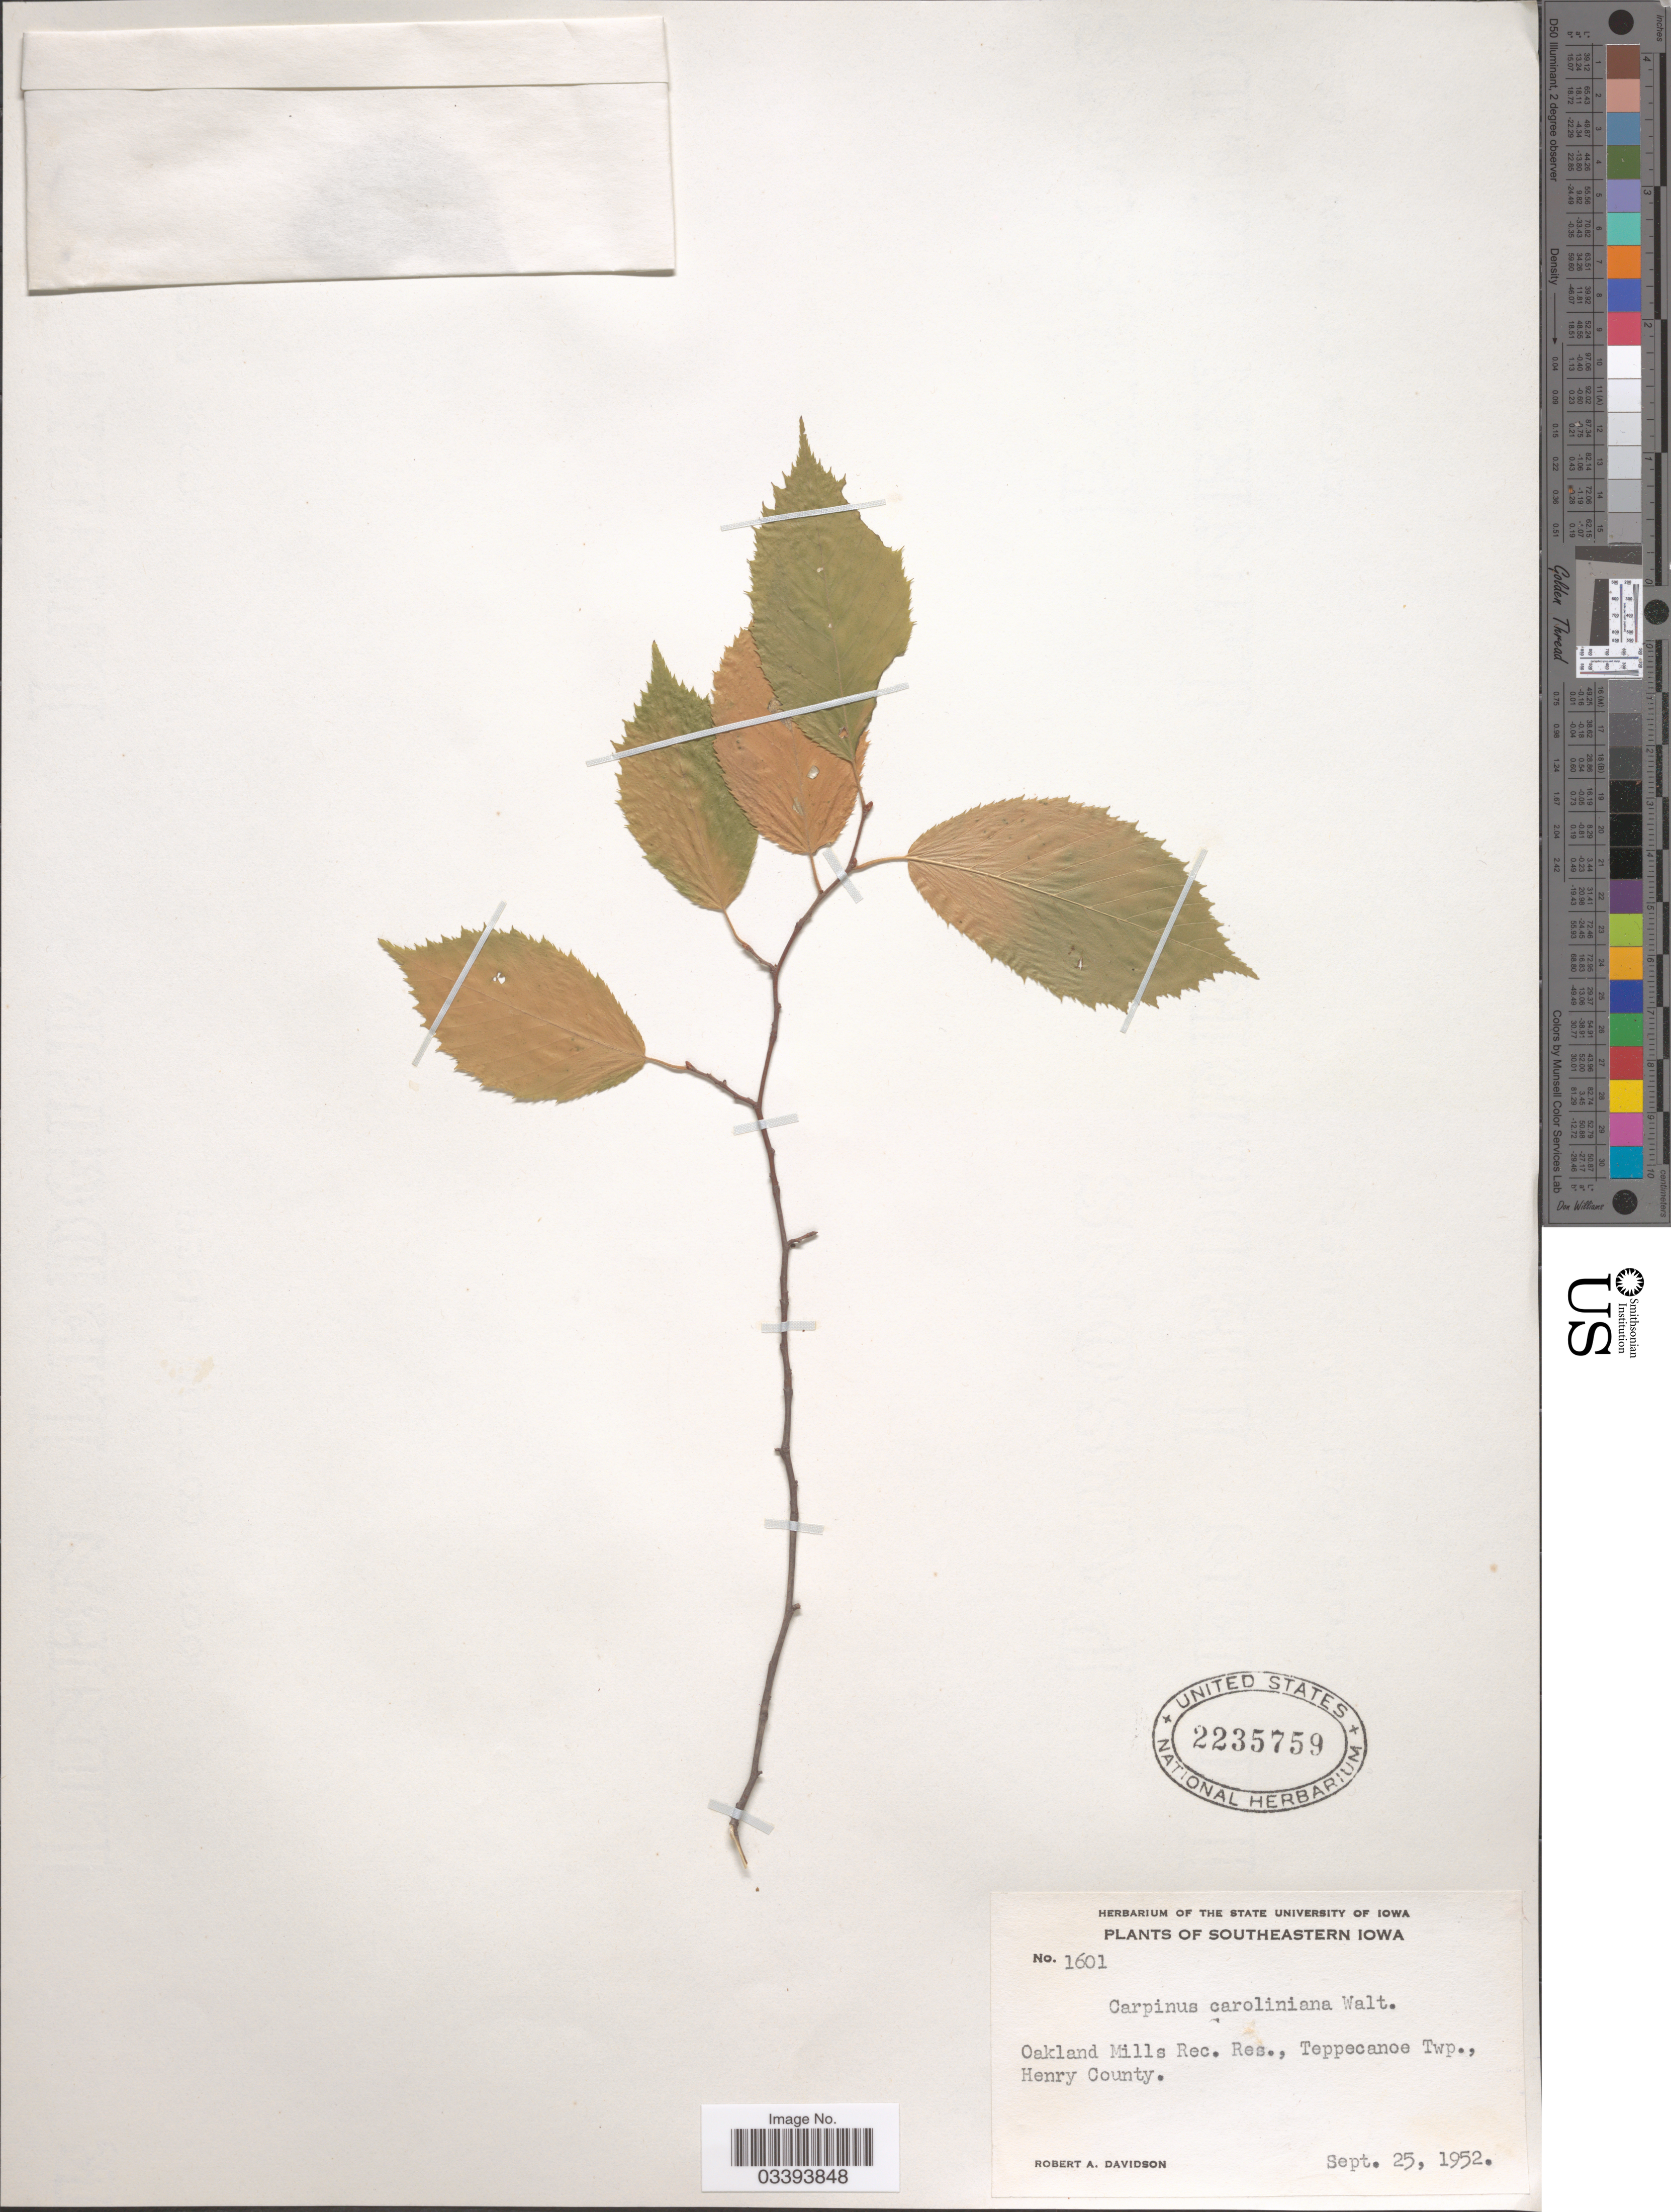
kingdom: Plantae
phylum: Tracheophyta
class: Magnoliopsida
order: Fagales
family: Betulaceae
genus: Carpinus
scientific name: Carpinus caroliniana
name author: Walter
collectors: R. A. Davidson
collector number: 1601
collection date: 1952-09-25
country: United States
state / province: Iowa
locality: Southeastern Iowa. Oakland Mills Rec. Res., Teppecanoe Twp., Henry County.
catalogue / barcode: US 2235759